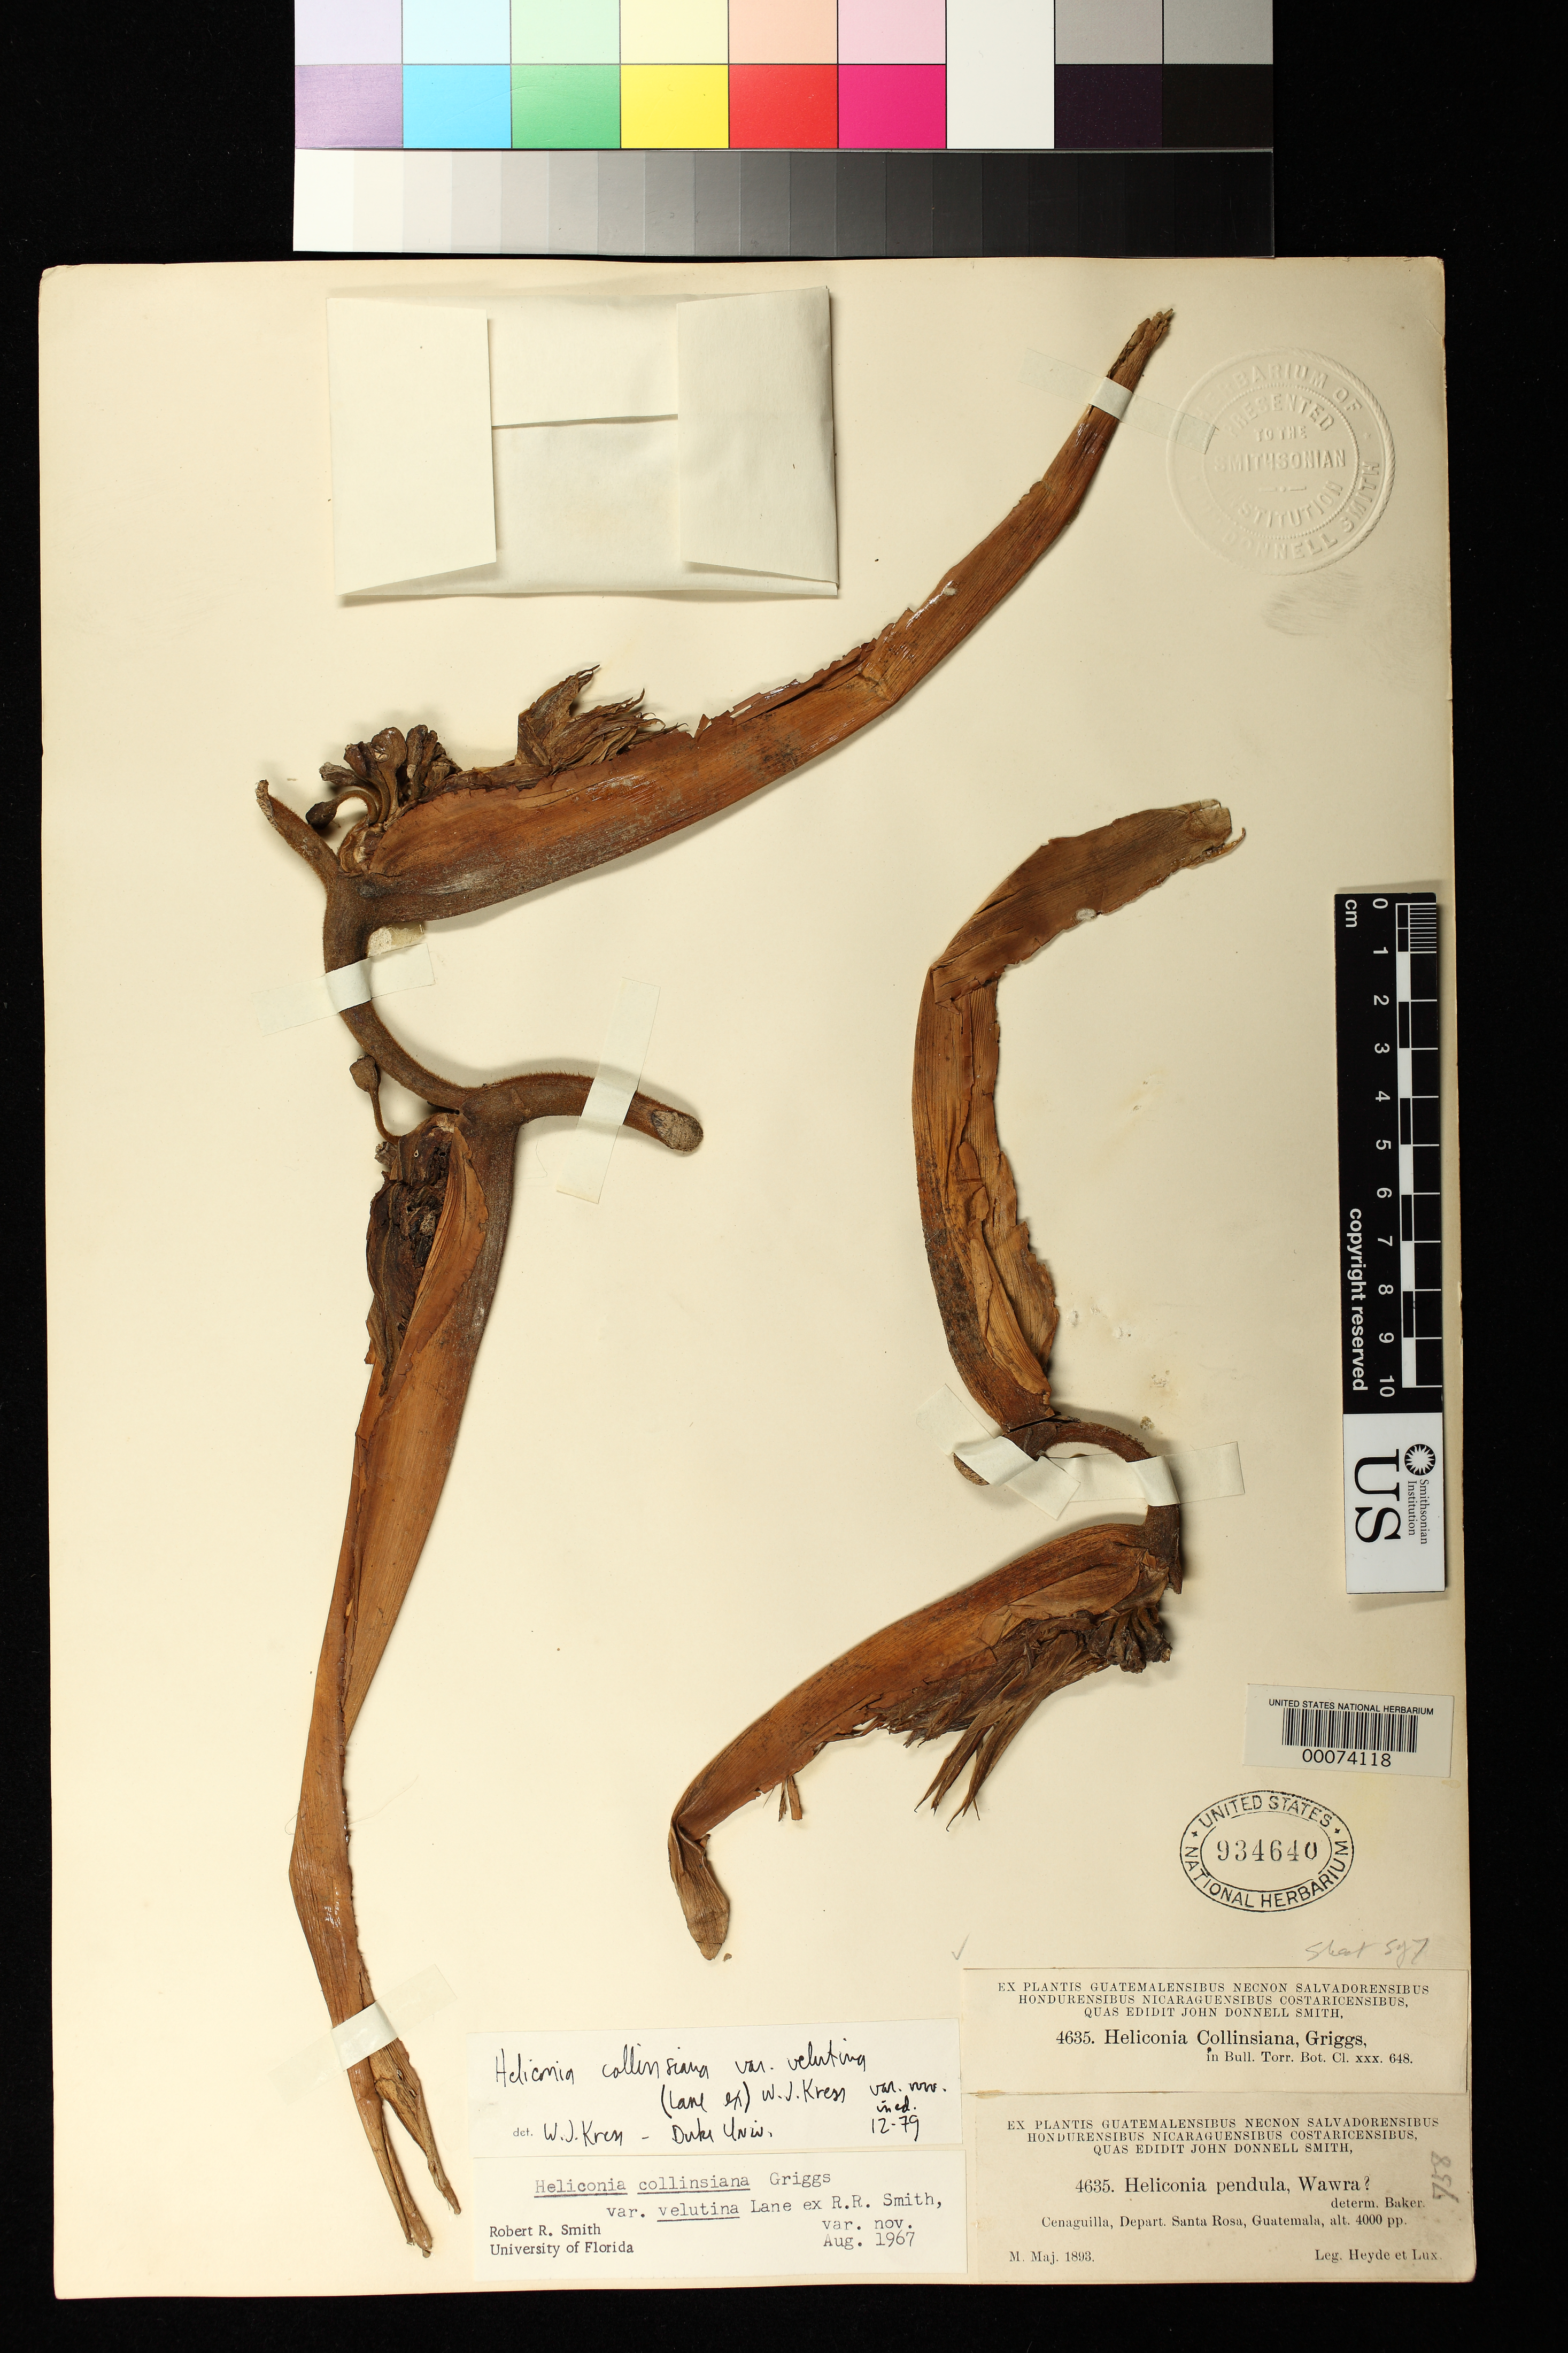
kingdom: Plantae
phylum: Tracheophyta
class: Liliopsida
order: Zingiberales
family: Heliconiaceae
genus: Heliconia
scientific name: Heliconia collinsiana var. velutina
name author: W.J. Kress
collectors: E. T. Heyde & E. Lux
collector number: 4635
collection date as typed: May 1893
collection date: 1893-05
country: Guatemala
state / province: Santa Rosa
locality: Cenaguilla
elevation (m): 1219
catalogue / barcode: US 934640